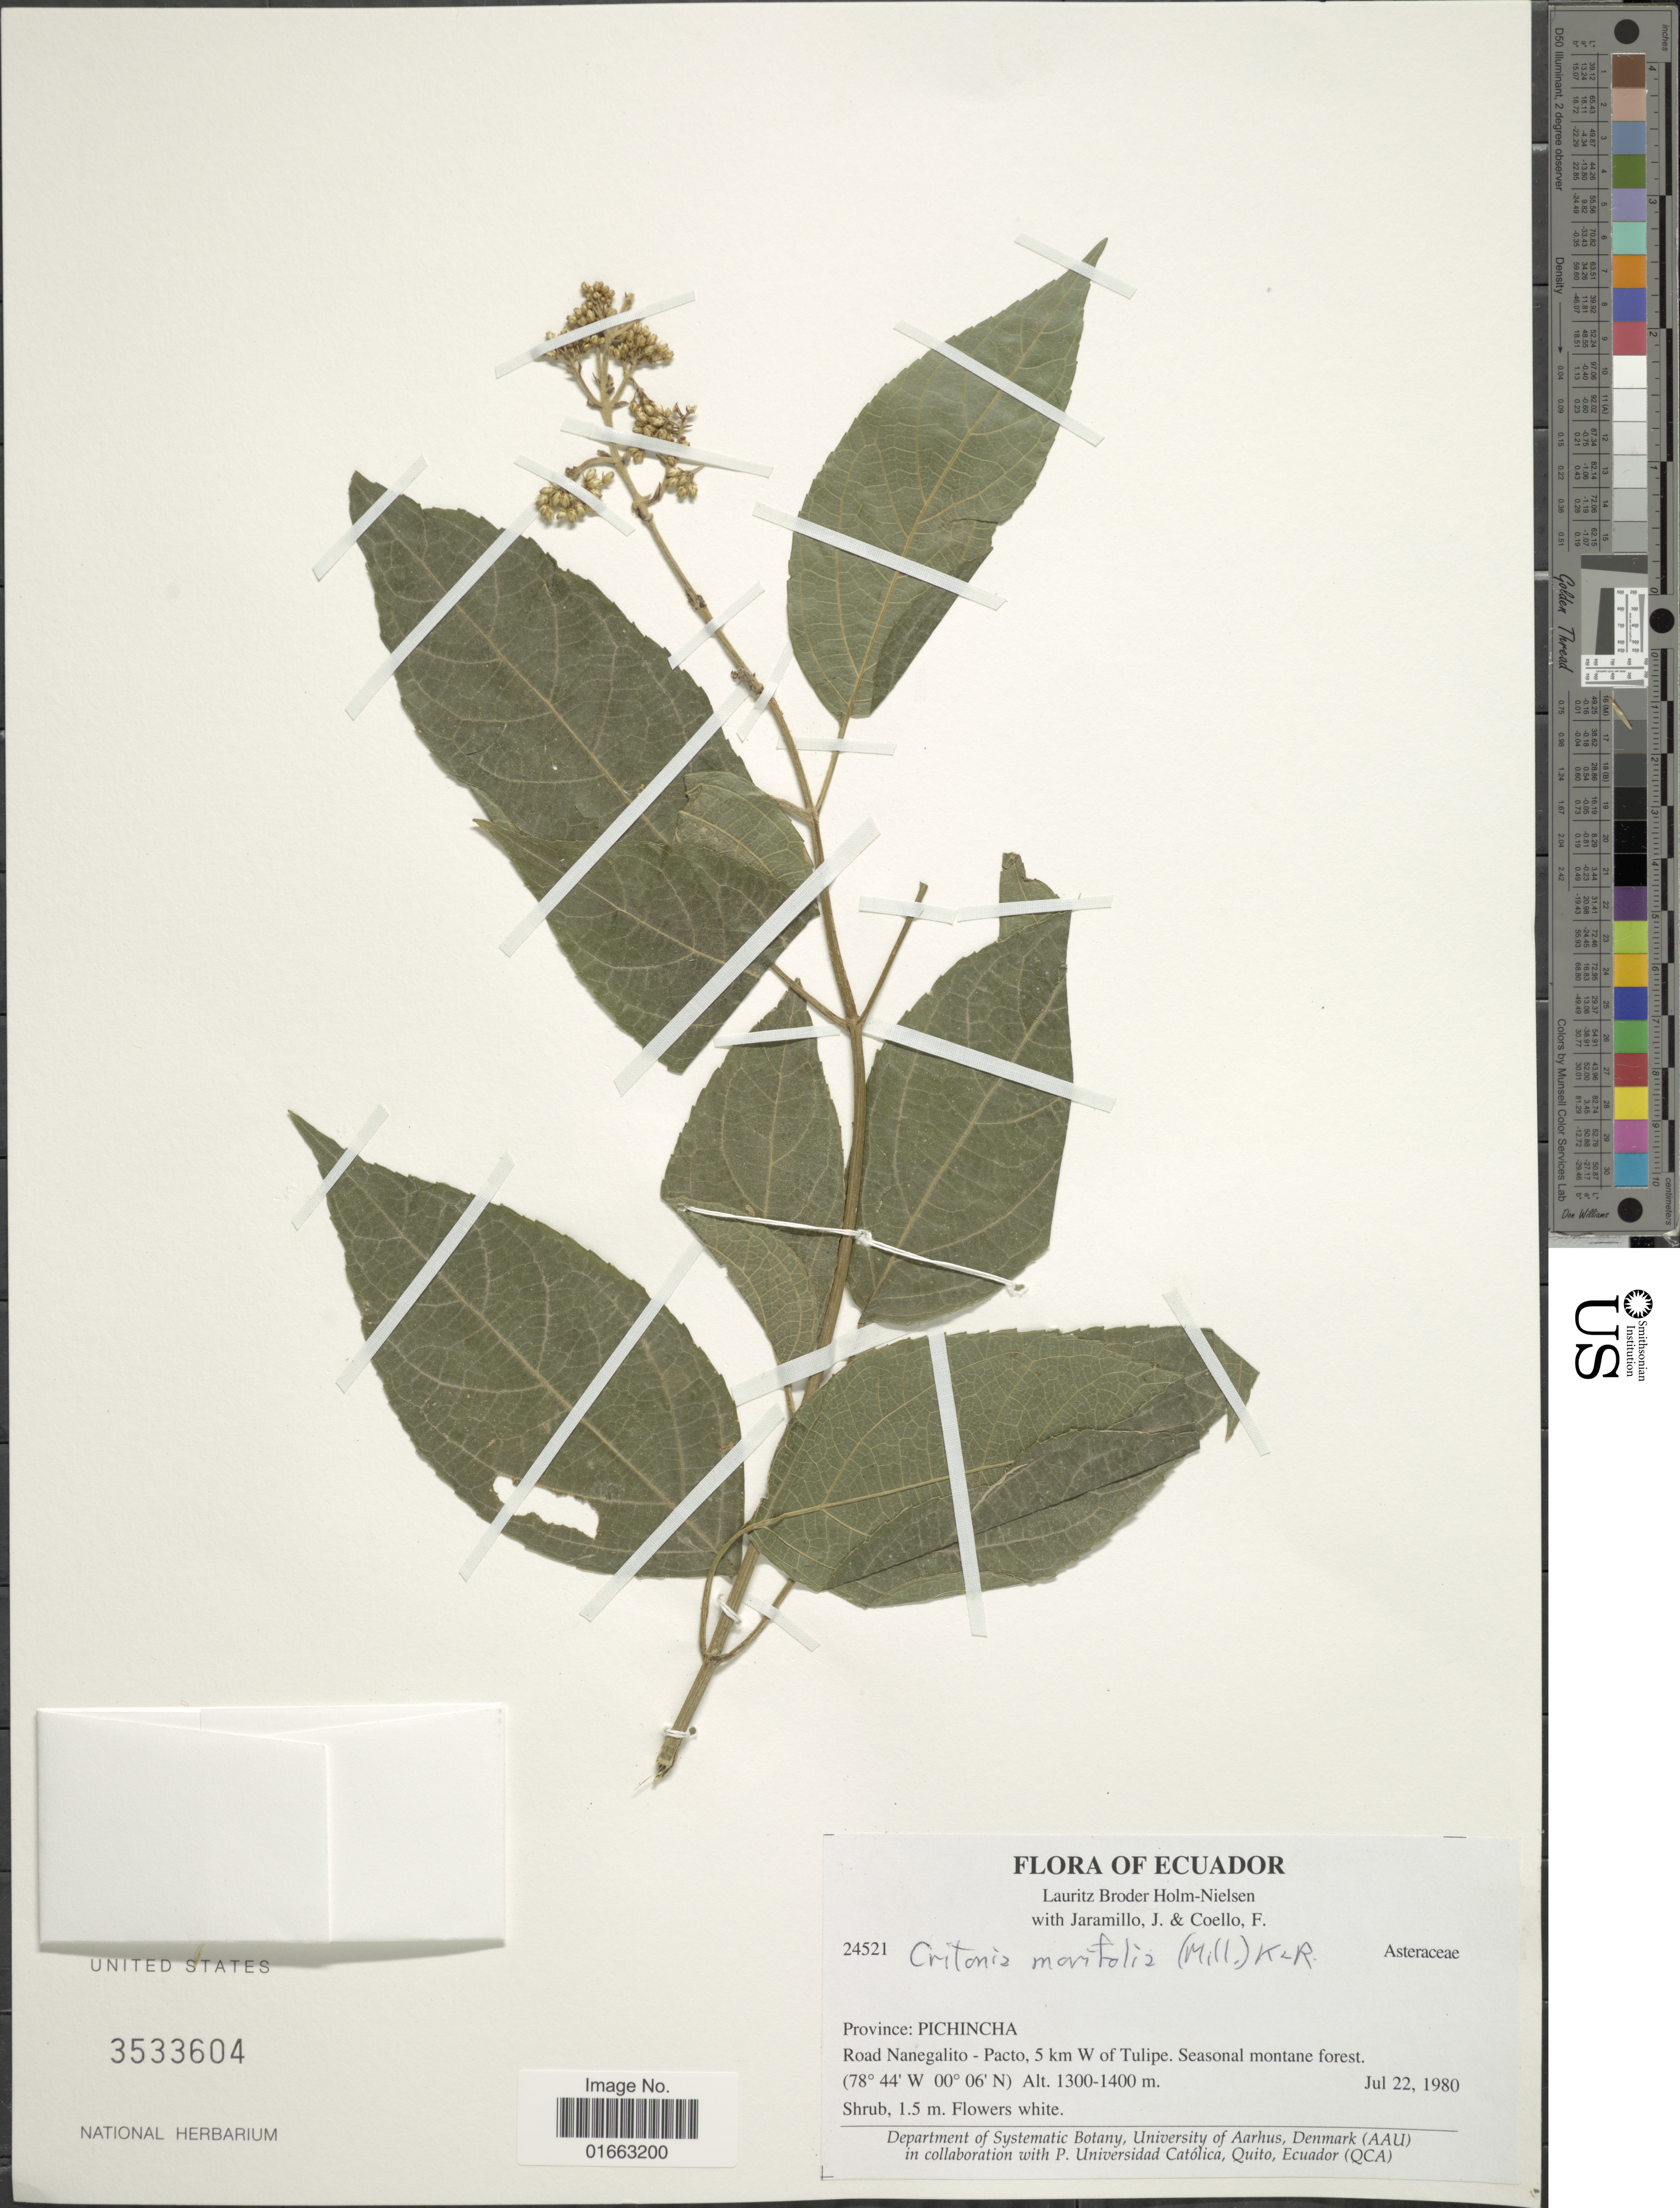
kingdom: Plantae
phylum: Tracheophyta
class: Magnoliopsida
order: Asterales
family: Asteraceae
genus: Critonia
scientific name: Critonia morifolia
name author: (Mill.) R.M. King & H. Rob.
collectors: L. B. Holm-Nielsen, J. Jaramillo & F. Coello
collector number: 24521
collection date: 1980-07-22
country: Ecuador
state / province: Pichincha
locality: road Nanegalito- Pacto, 5 km W of Tulipe, Seasonal montane forest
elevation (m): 1300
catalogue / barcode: US 3533604